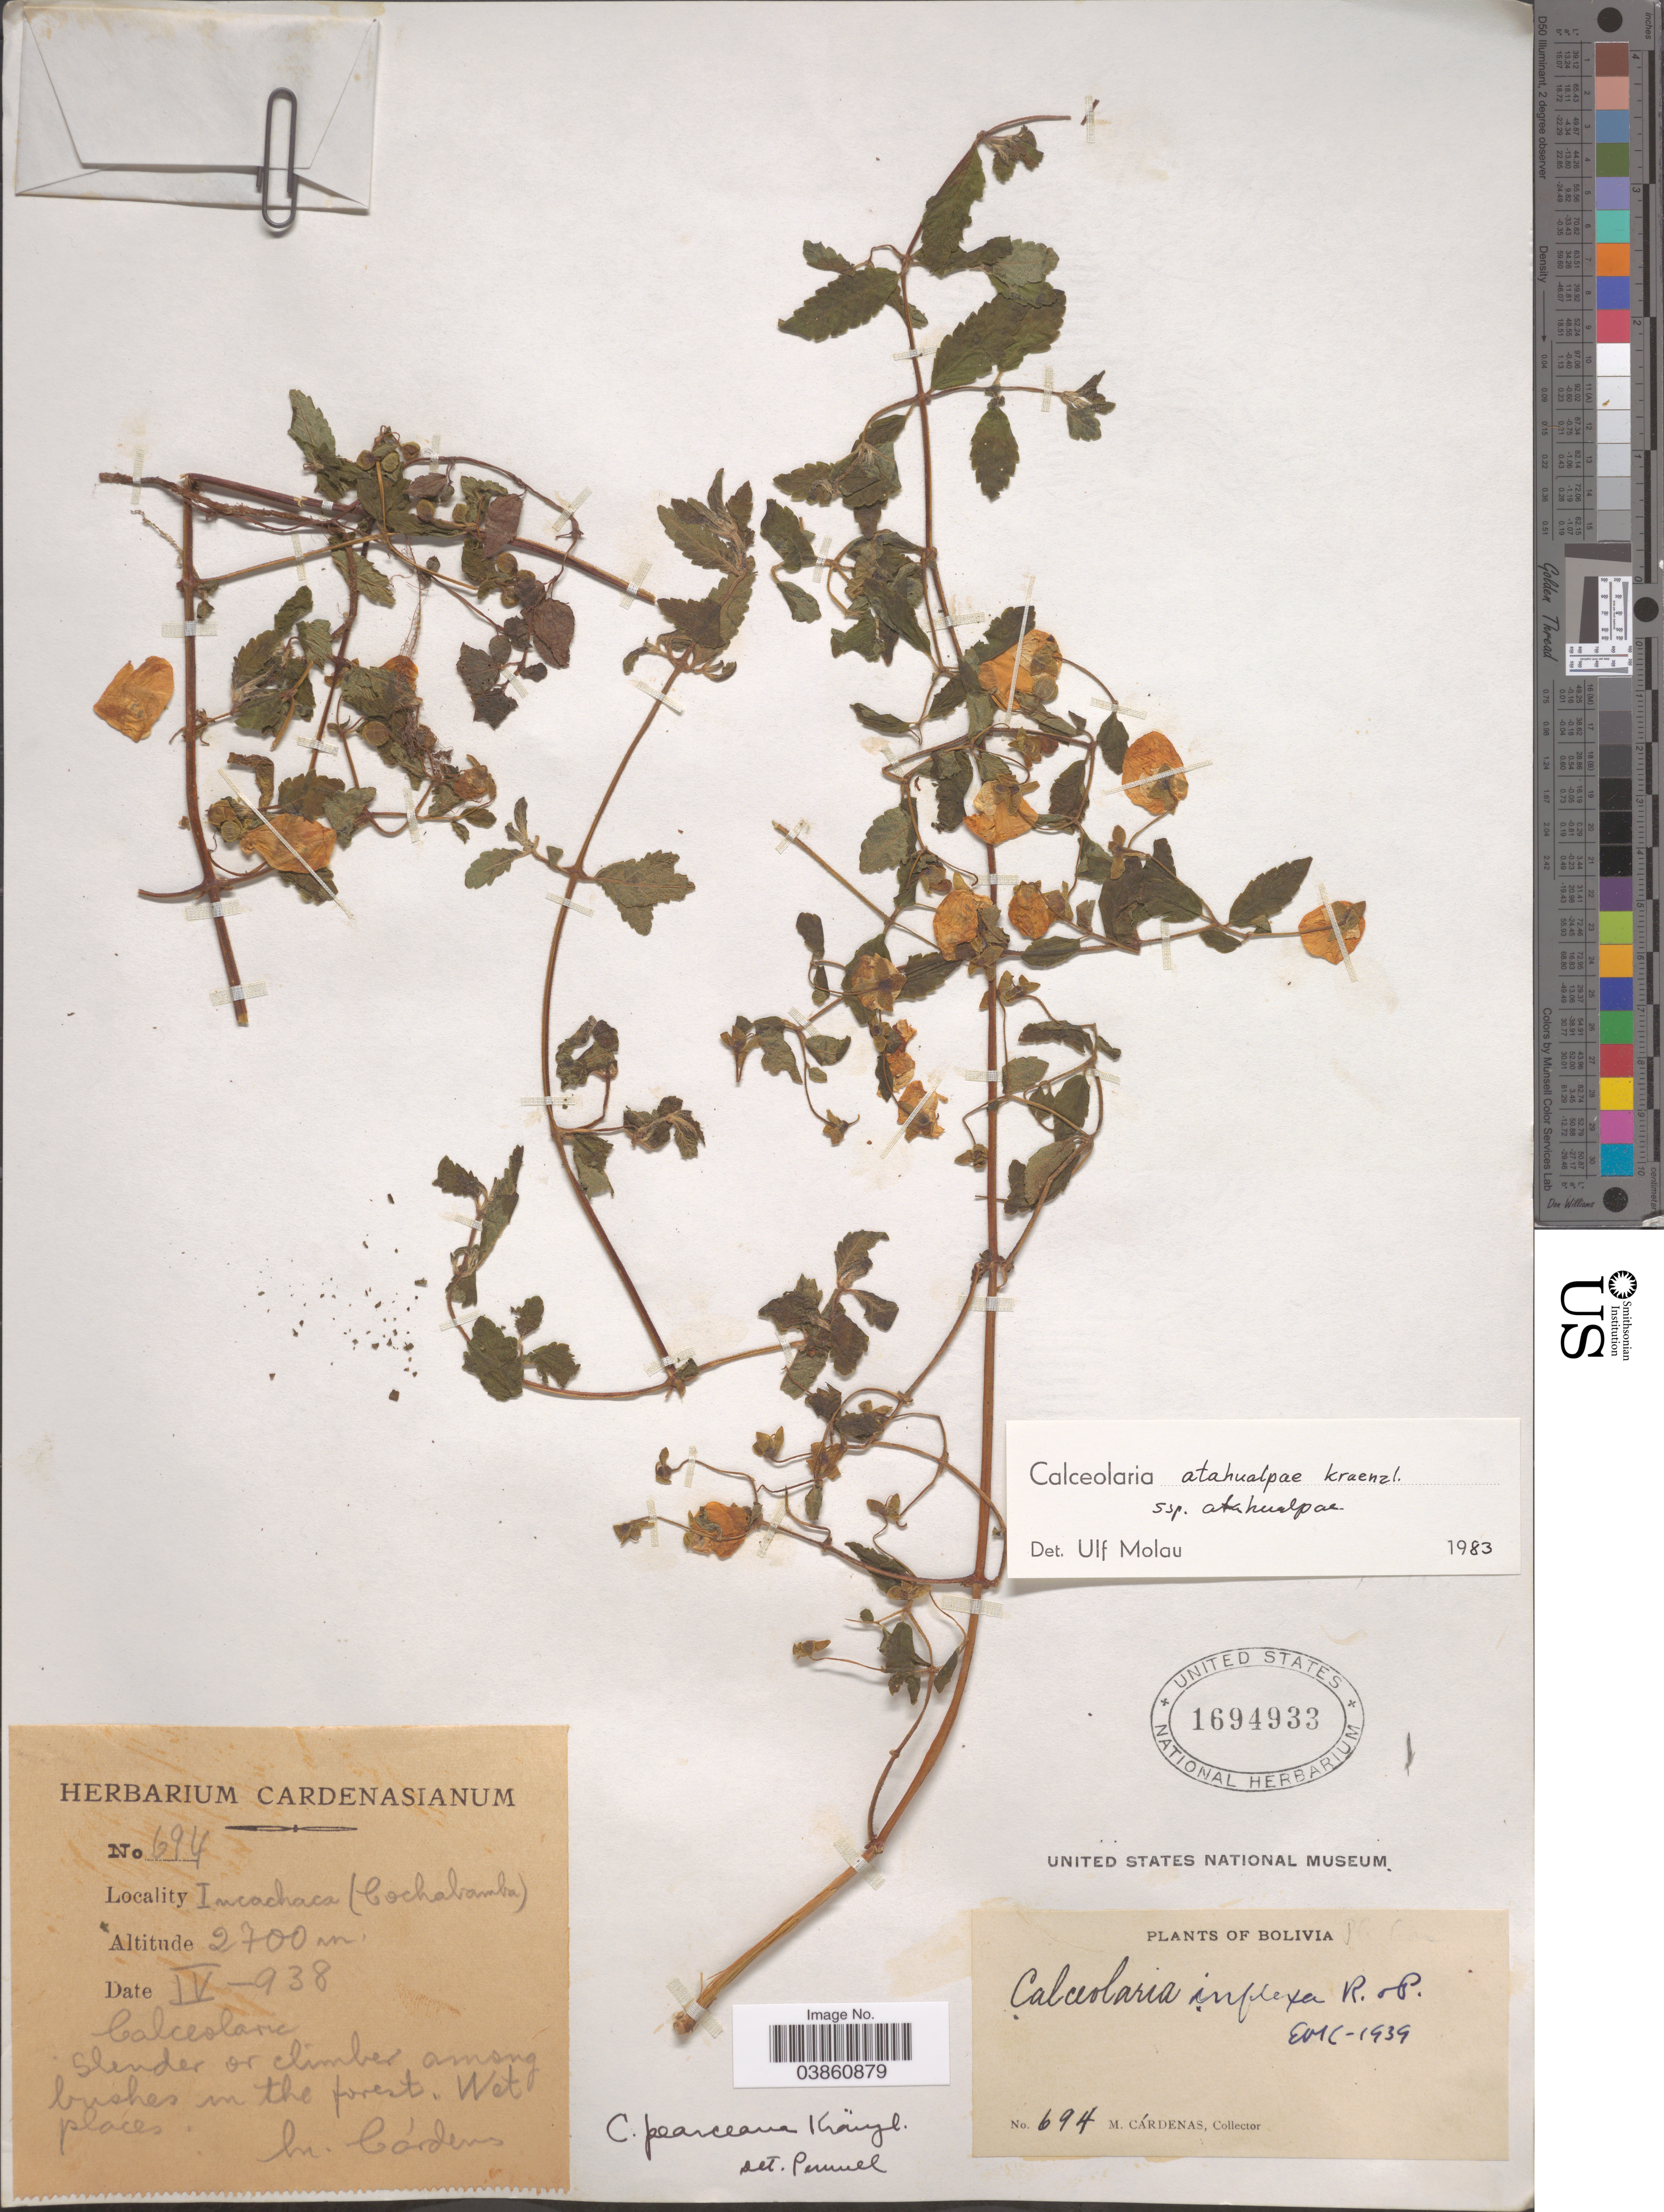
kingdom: Plantae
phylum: Tracheophyta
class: Magnoliopsida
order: Lamiales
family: Calceolariaceae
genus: Calceolaria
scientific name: Calceolaria atahualpae subsp. atahualpae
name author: Kraenzl.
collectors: M. Cárdenas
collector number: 694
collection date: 1938-04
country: Bolivia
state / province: Cochabamba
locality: Incachaca.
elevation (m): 2700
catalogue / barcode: US 1694933